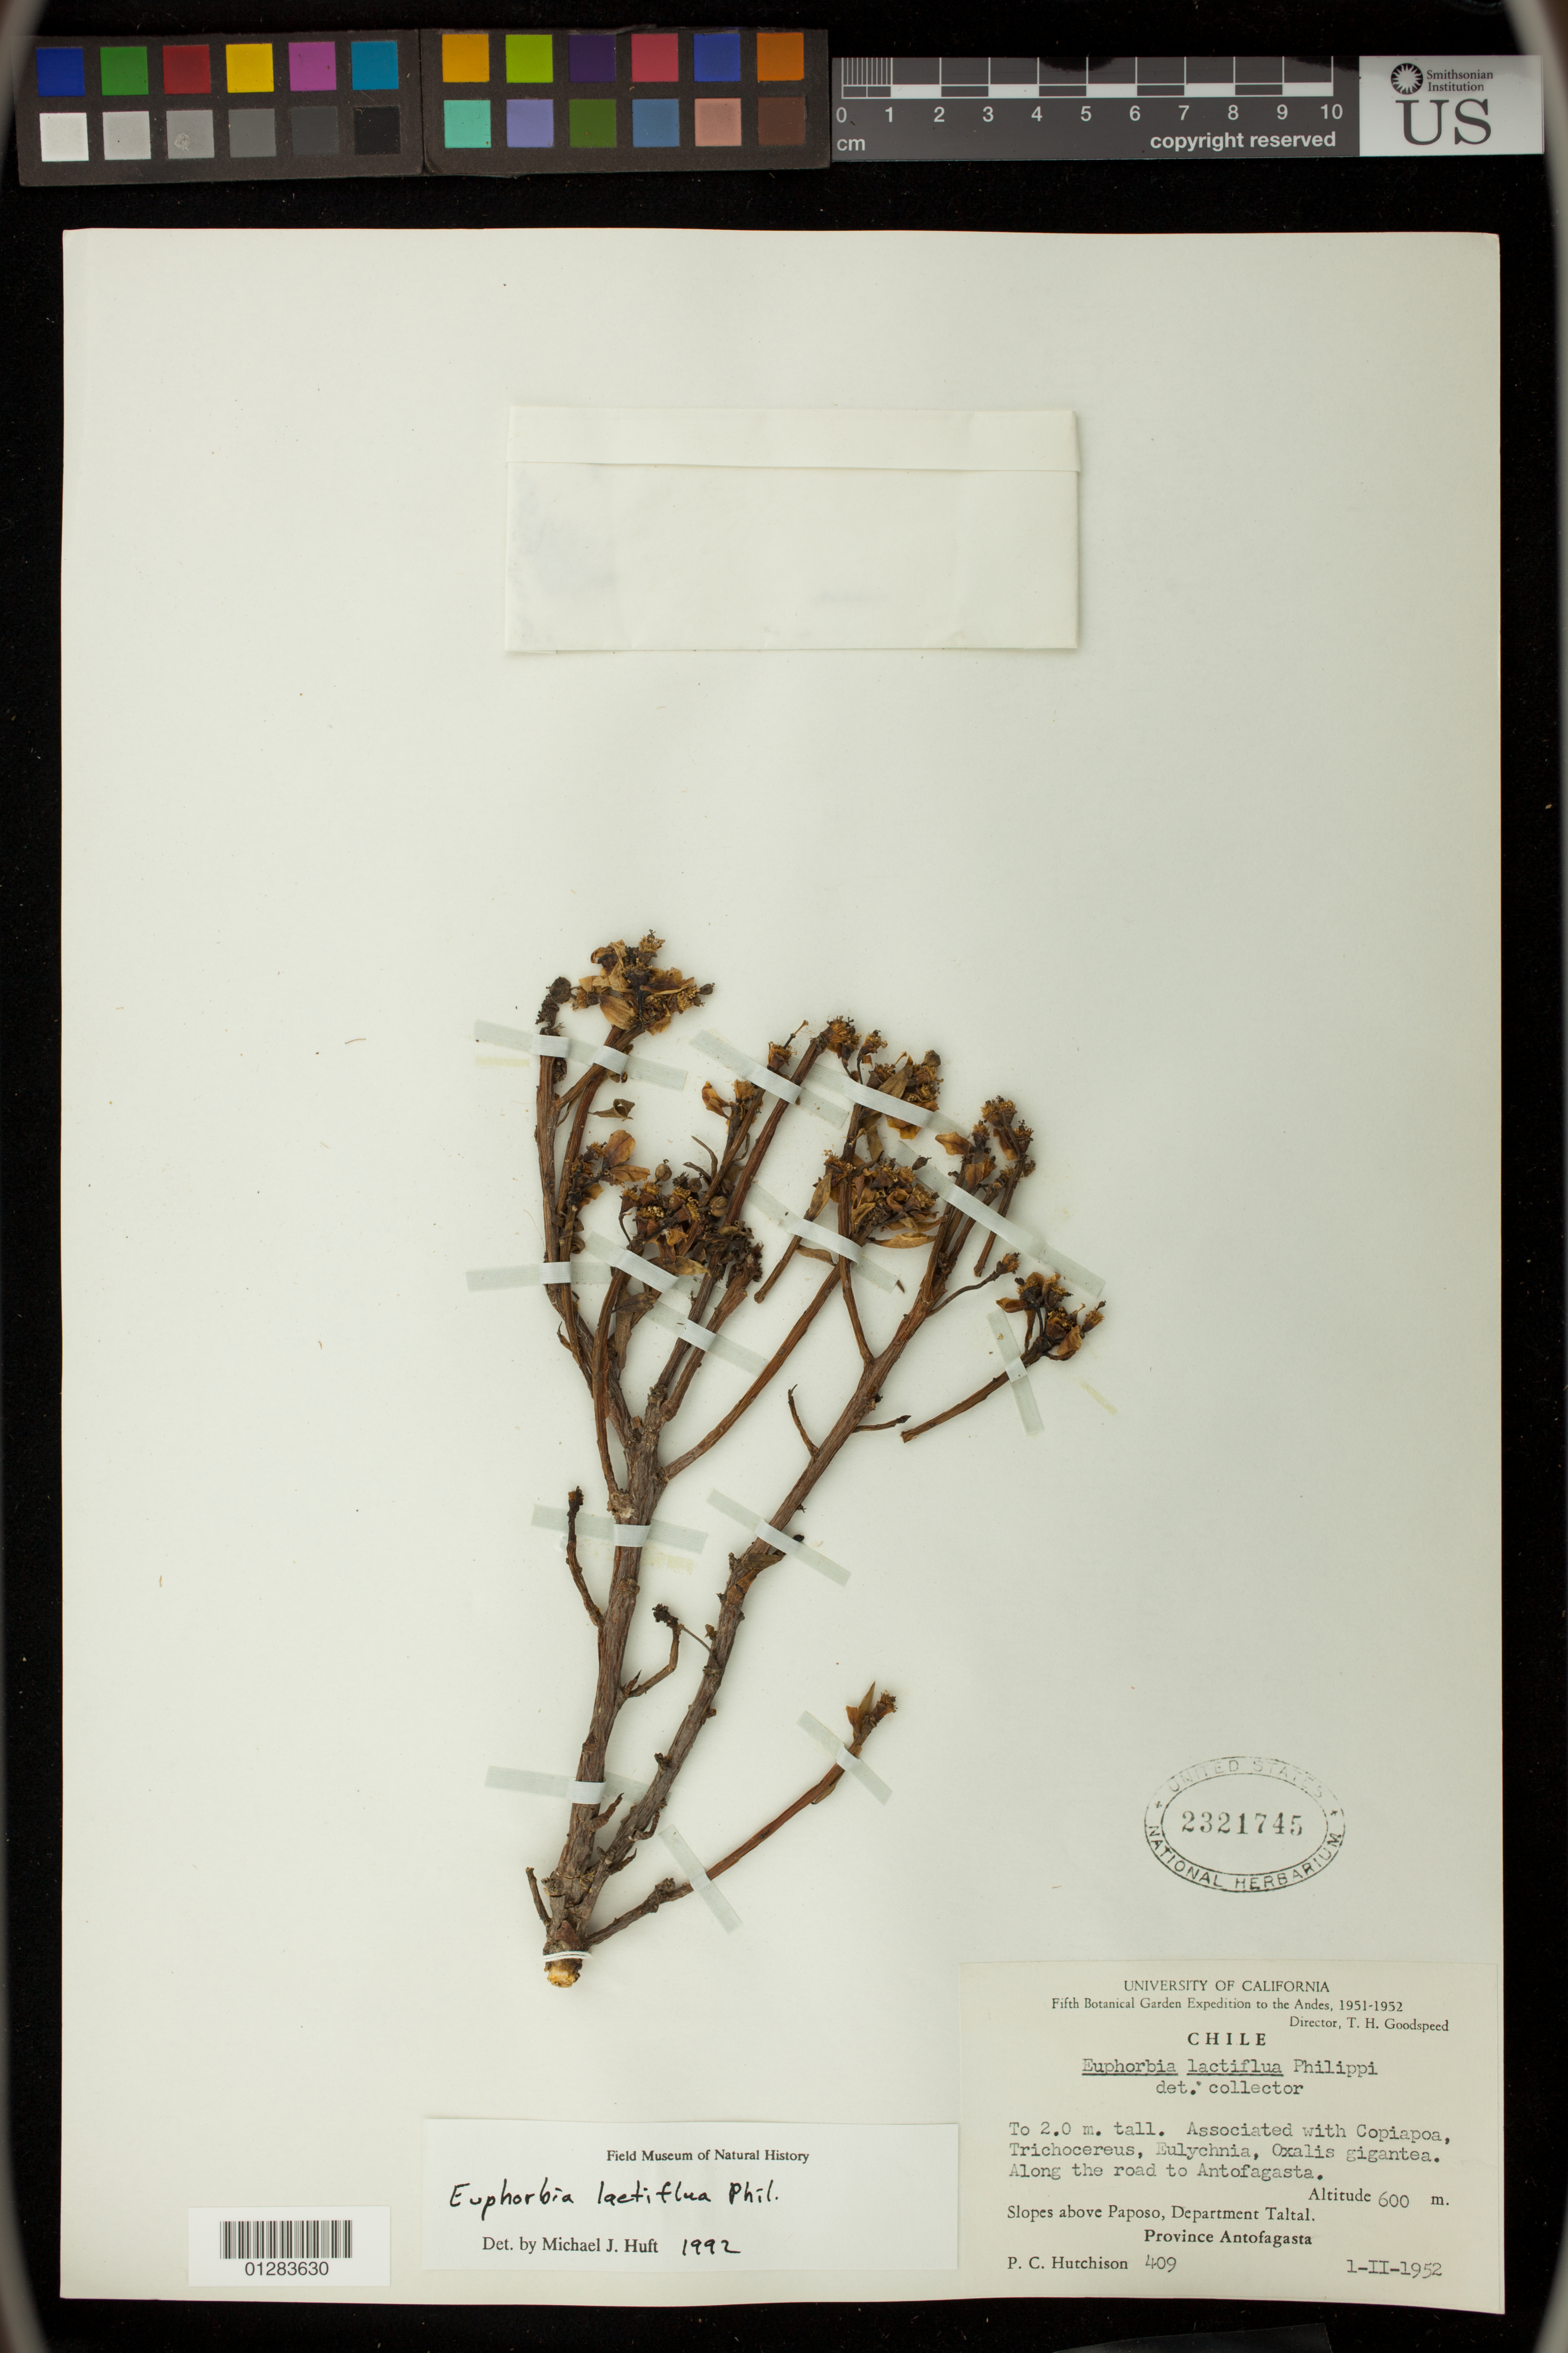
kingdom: Plantae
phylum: Tracheophyta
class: Magnoliopsida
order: Malpighiales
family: Euphorbiaceae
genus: Euphorbia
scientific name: Euphorbia lactiflua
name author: Phil.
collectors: P. C. Hutchison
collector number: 409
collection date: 1952-02-01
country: Chile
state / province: Antofagasta (II)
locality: Along the road to Antofagasta, slopes above Paposo, Department Taltal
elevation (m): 600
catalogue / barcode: US 2321745